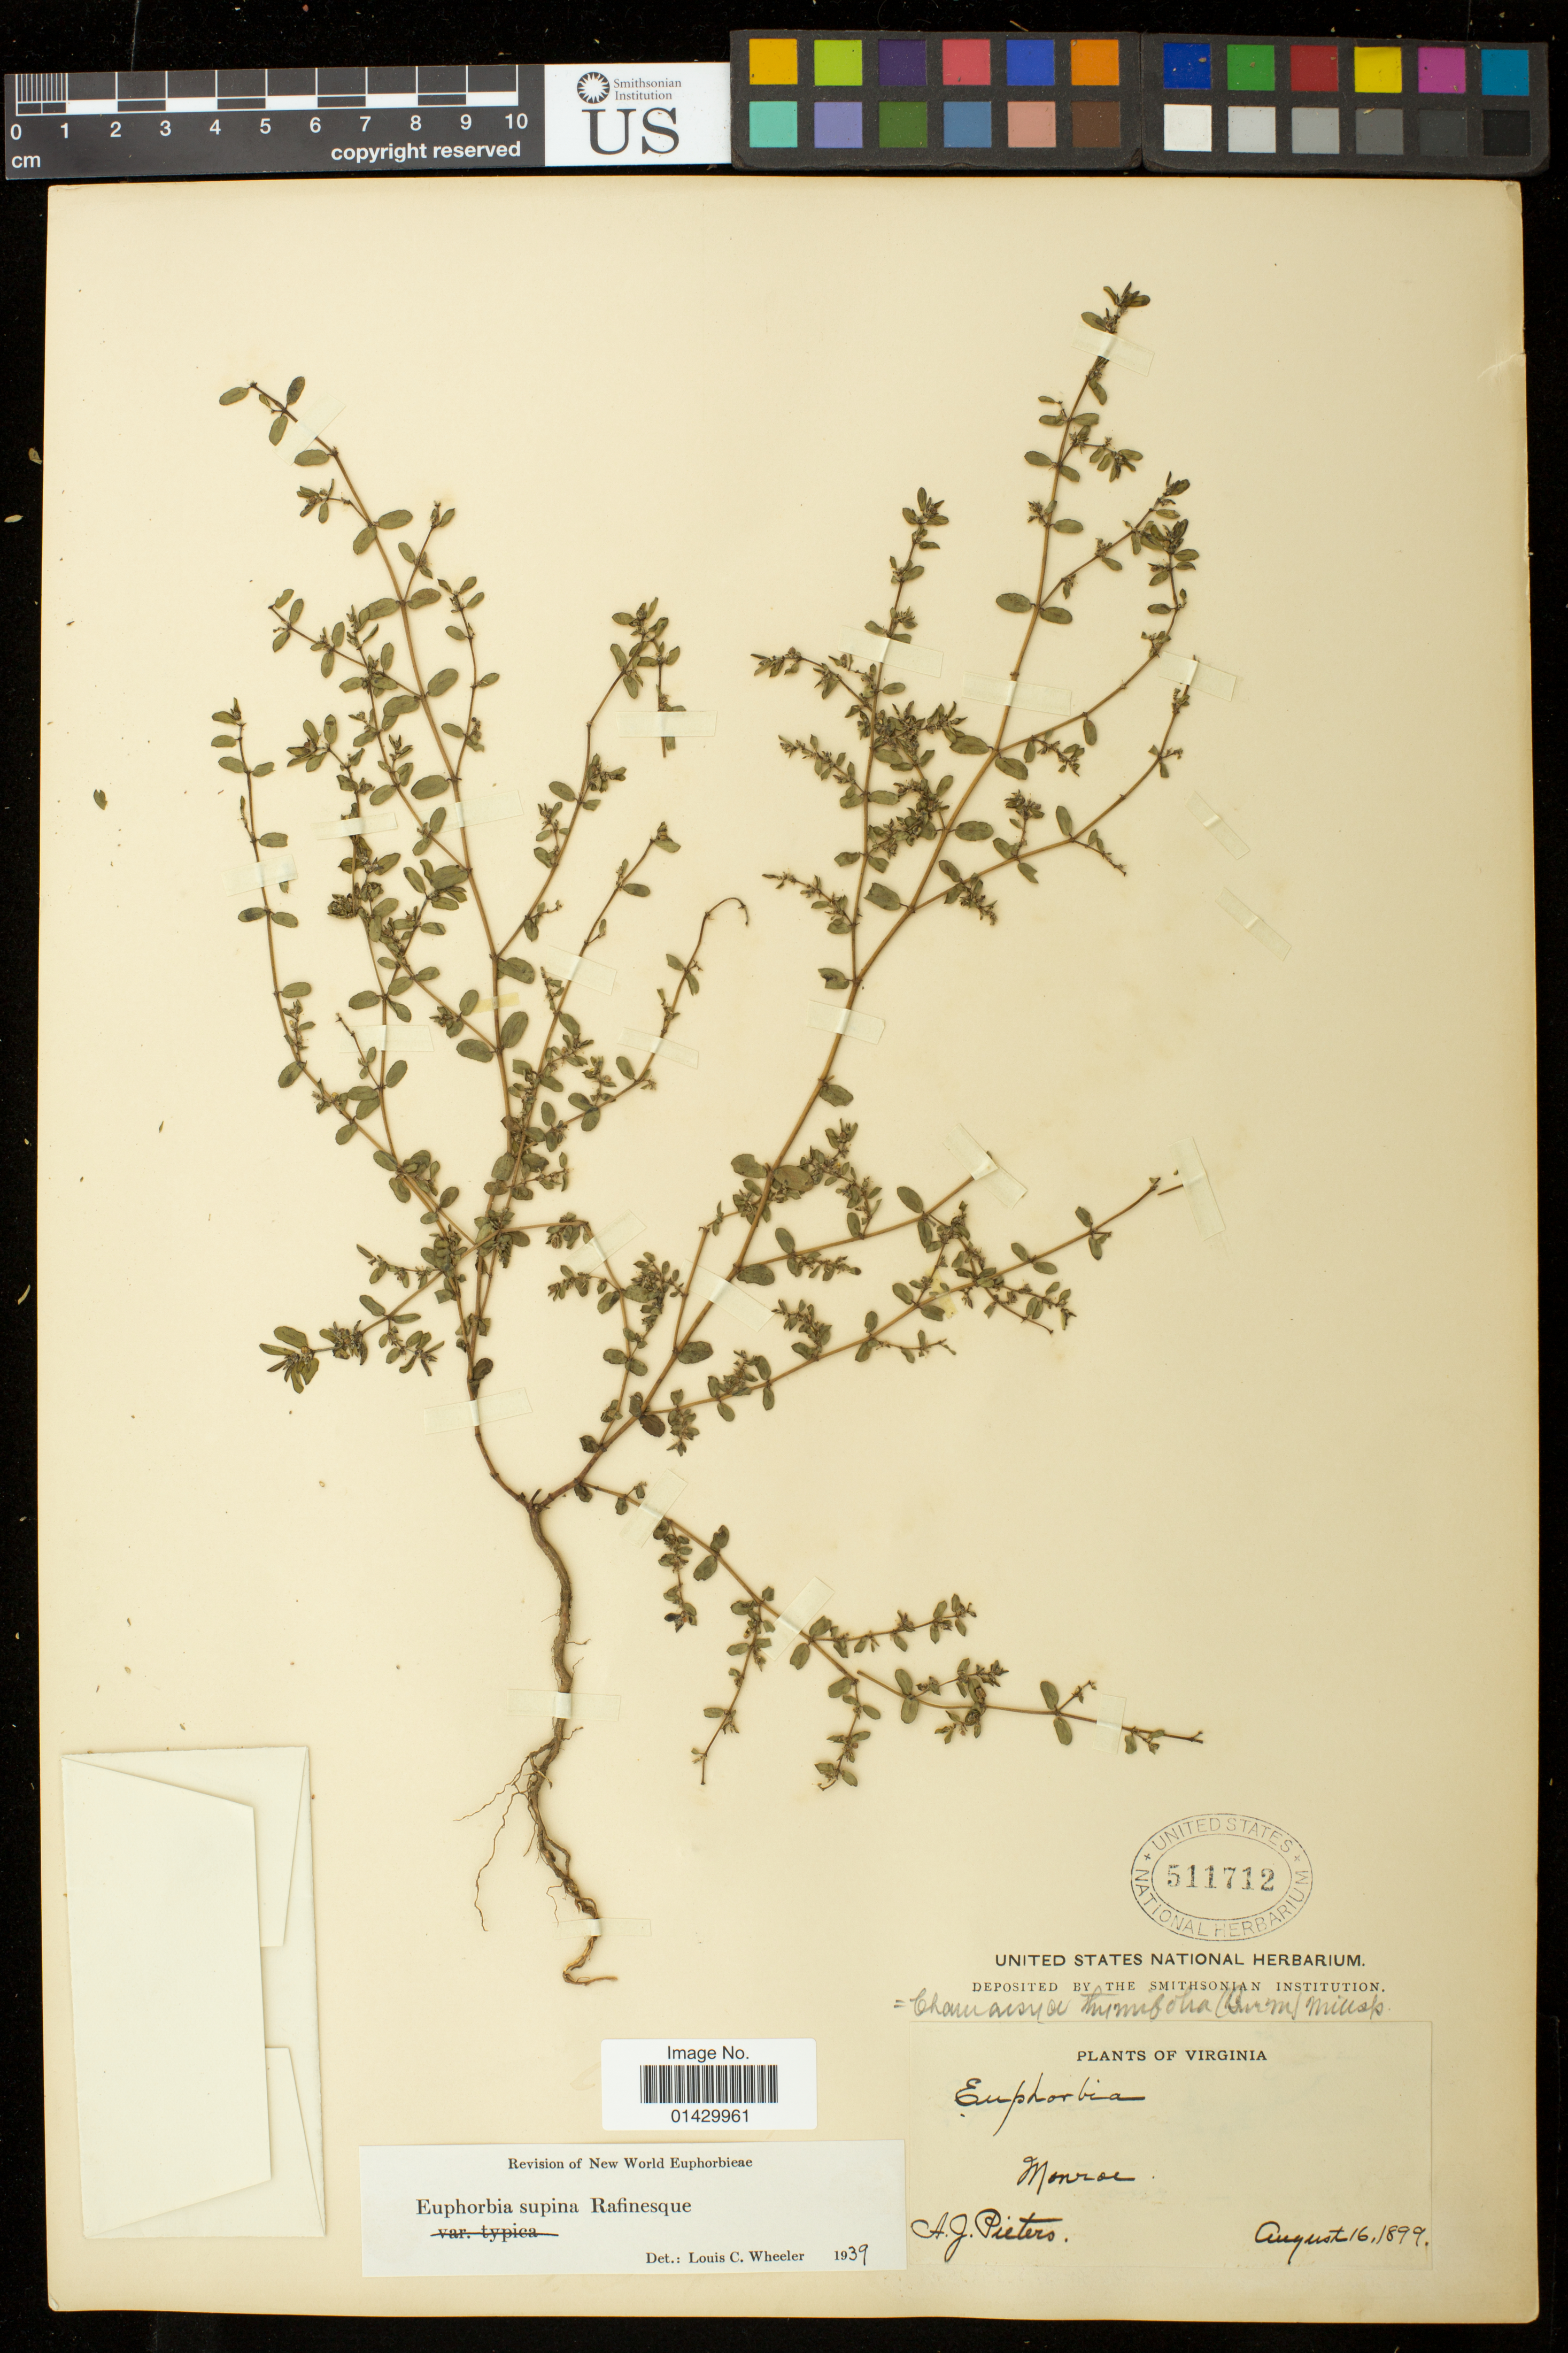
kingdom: Plantae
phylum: Tracheophyta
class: Magnoliopsida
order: Malpighiales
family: Euphorbiaceae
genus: Euphorbia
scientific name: Euphorbia maculata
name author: L.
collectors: A. Pieters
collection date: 1899-08-16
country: United States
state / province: Virginia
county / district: Amherst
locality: Monroe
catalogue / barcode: US 511712